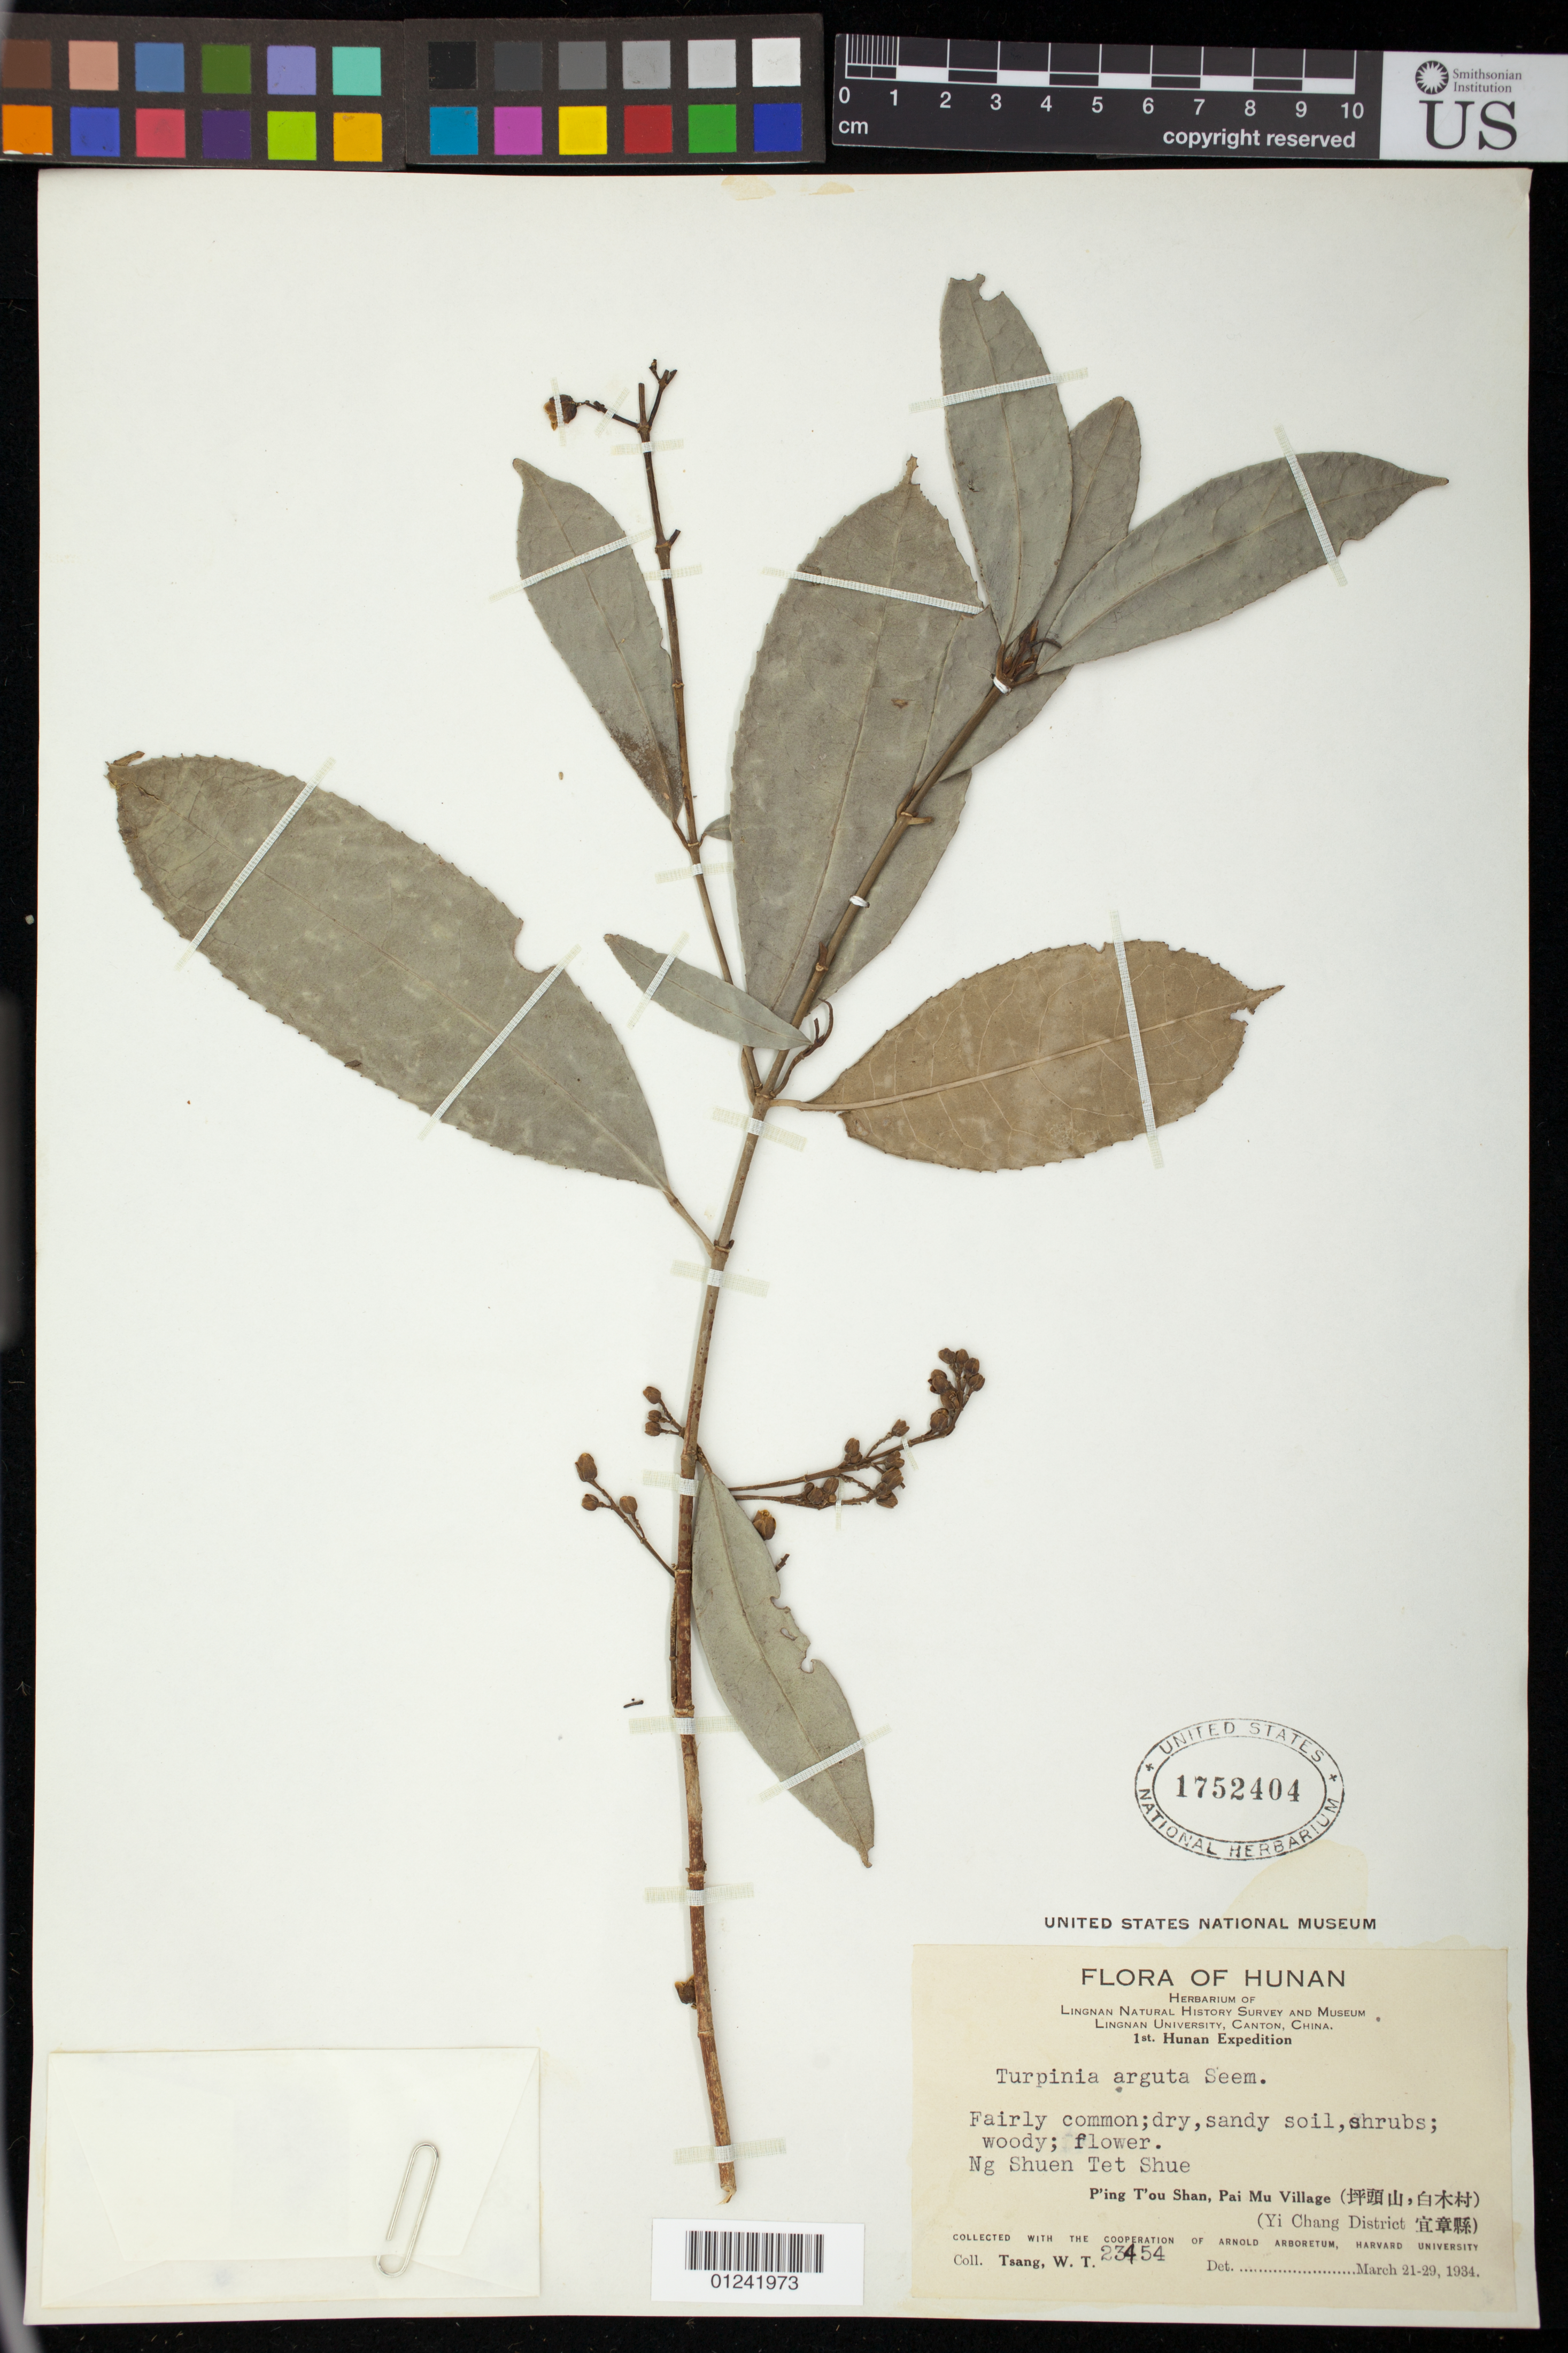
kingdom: Plantae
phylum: Tracheophyta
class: Magnoliopsida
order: Crossosomatales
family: Staphyleaceae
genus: Turpinia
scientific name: Turpinia arguta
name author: (Lindl.) Seem.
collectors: W. T. Tsang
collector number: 23454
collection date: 1934-03-21/1934-03-29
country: China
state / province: Hunan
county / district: Yi Chang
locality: Ng Shuen Tet Shue. P'ing T'ou Shan, Pai Mu Village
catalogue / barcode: US 1752404